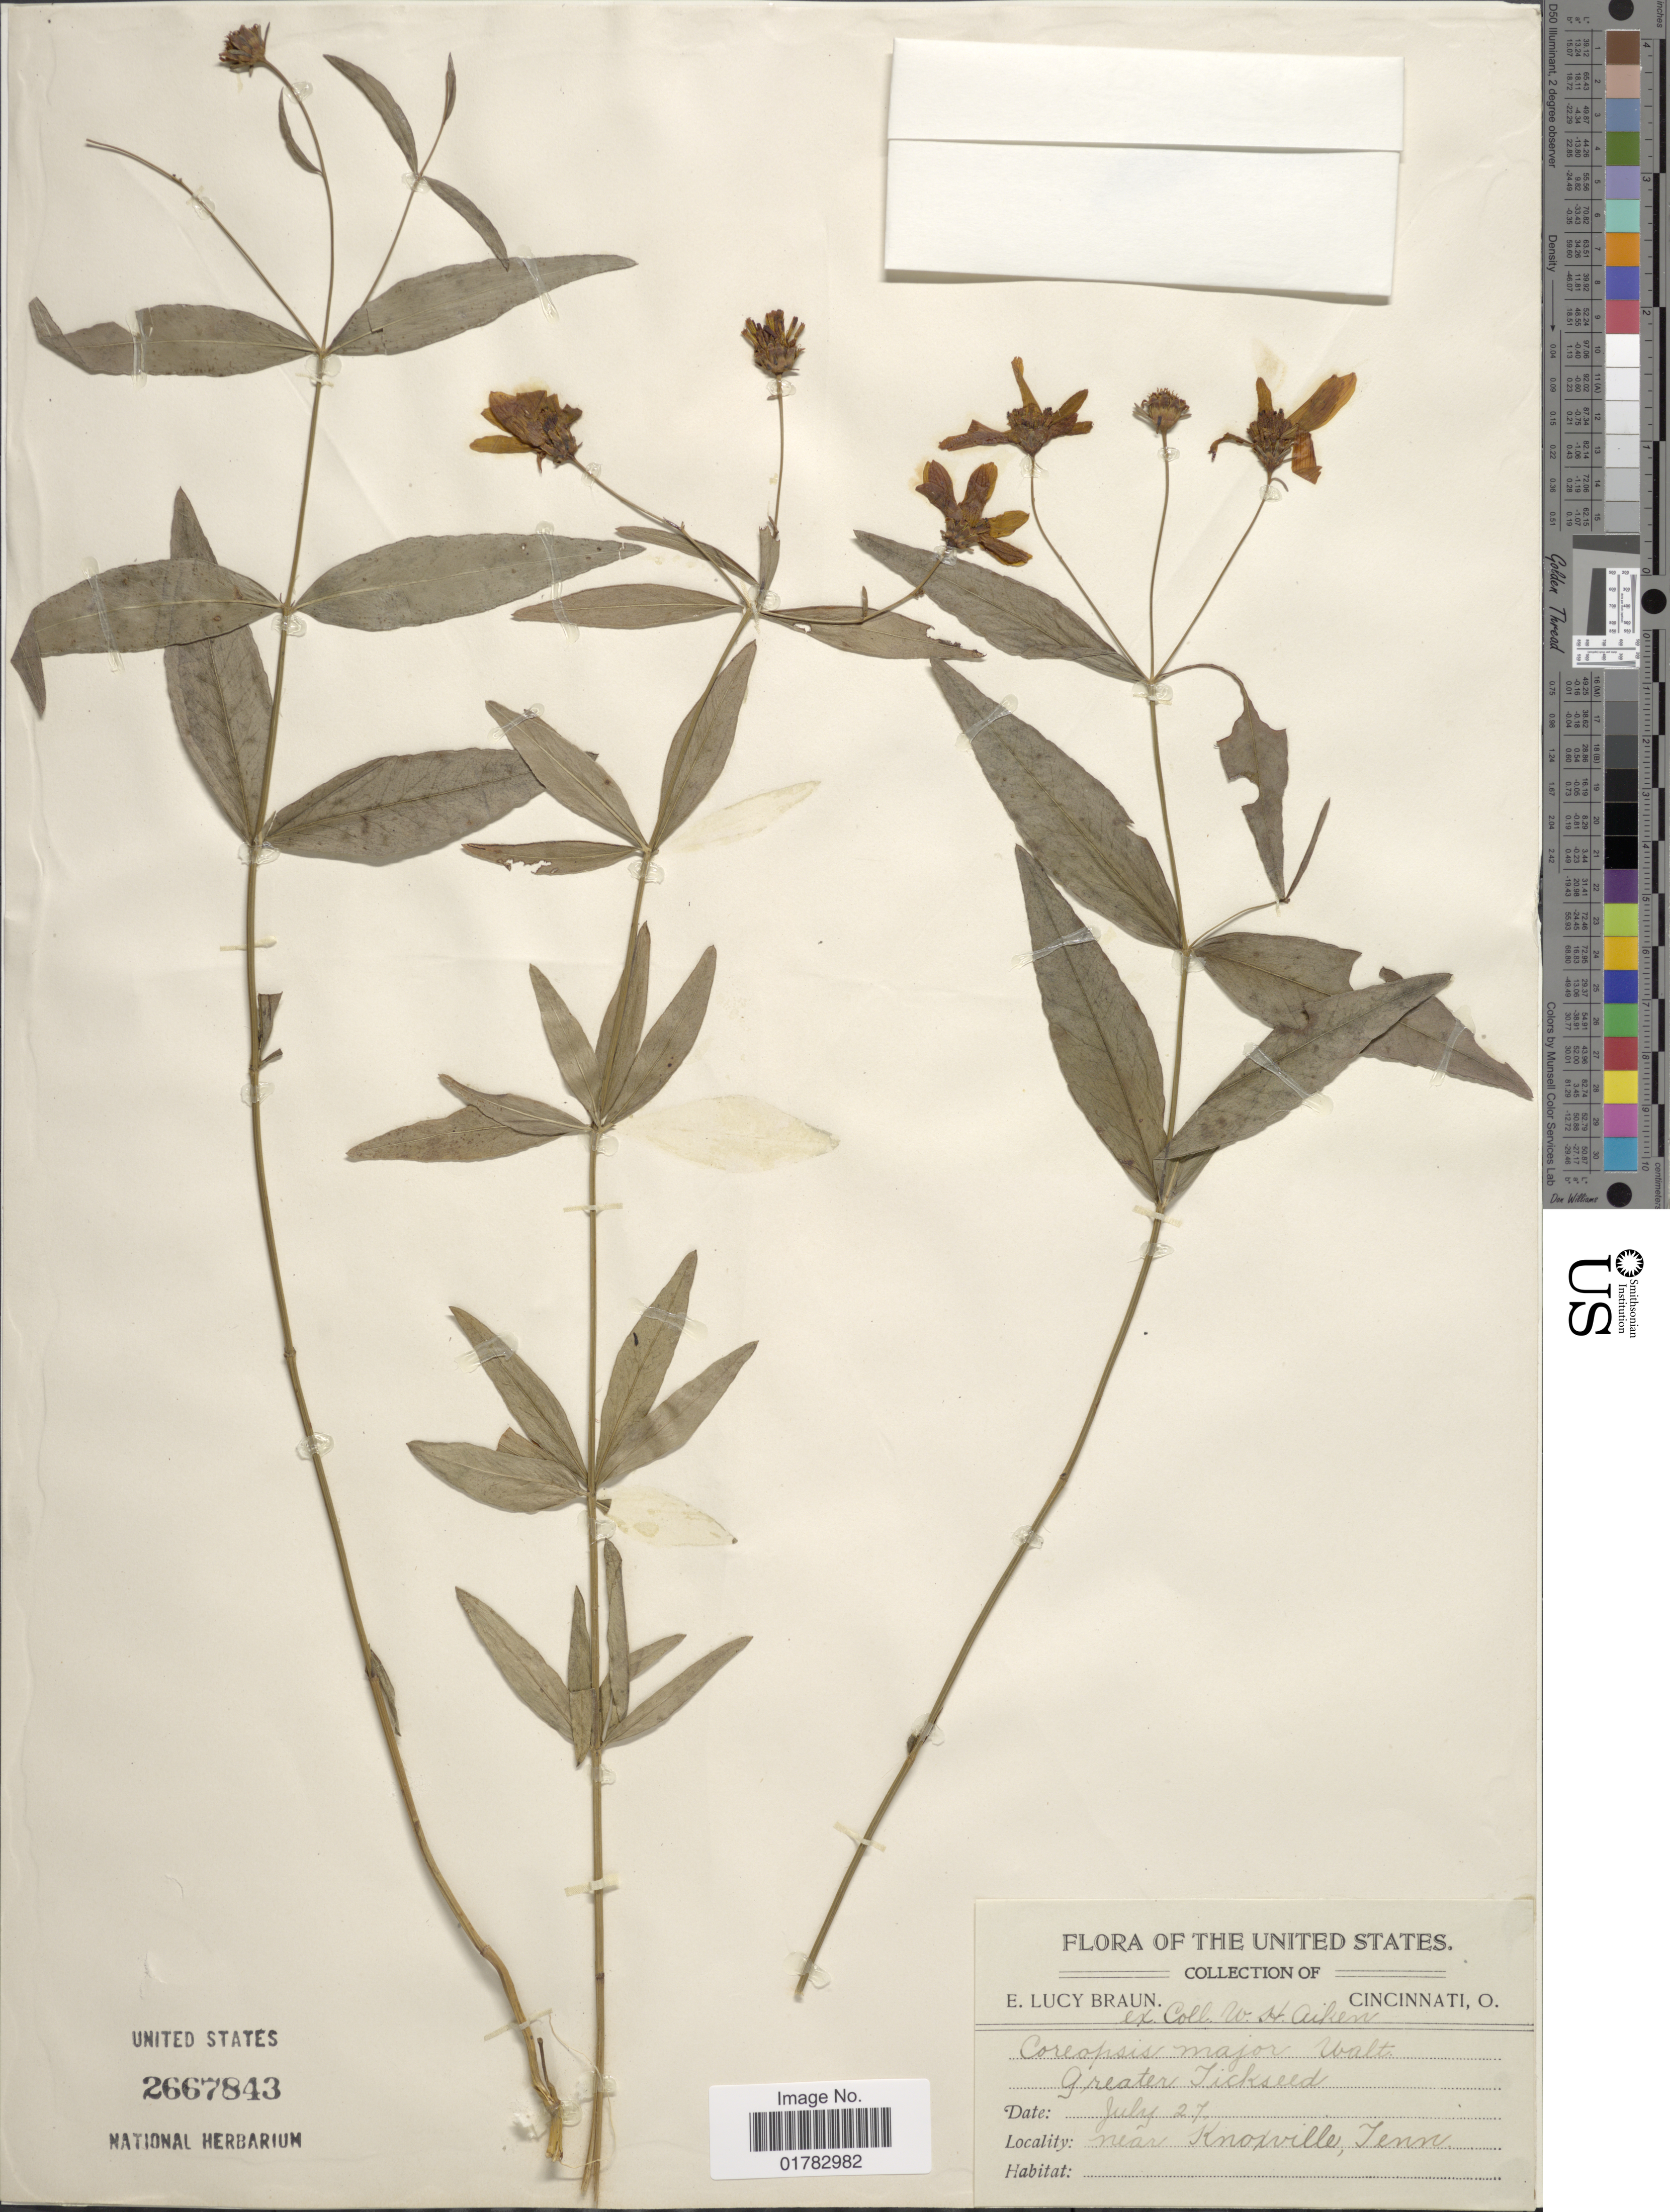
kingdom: Plantae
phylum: Tracheophyta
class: Magnoliopsida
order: Asterales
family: Asteraceae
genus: Coreopsis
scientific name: Coreopsis major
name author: Walter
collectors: E. L. Braun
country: United States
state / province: Tennessee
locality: Near Knoxville, Cincinnati Co.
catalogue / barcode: US 2667843